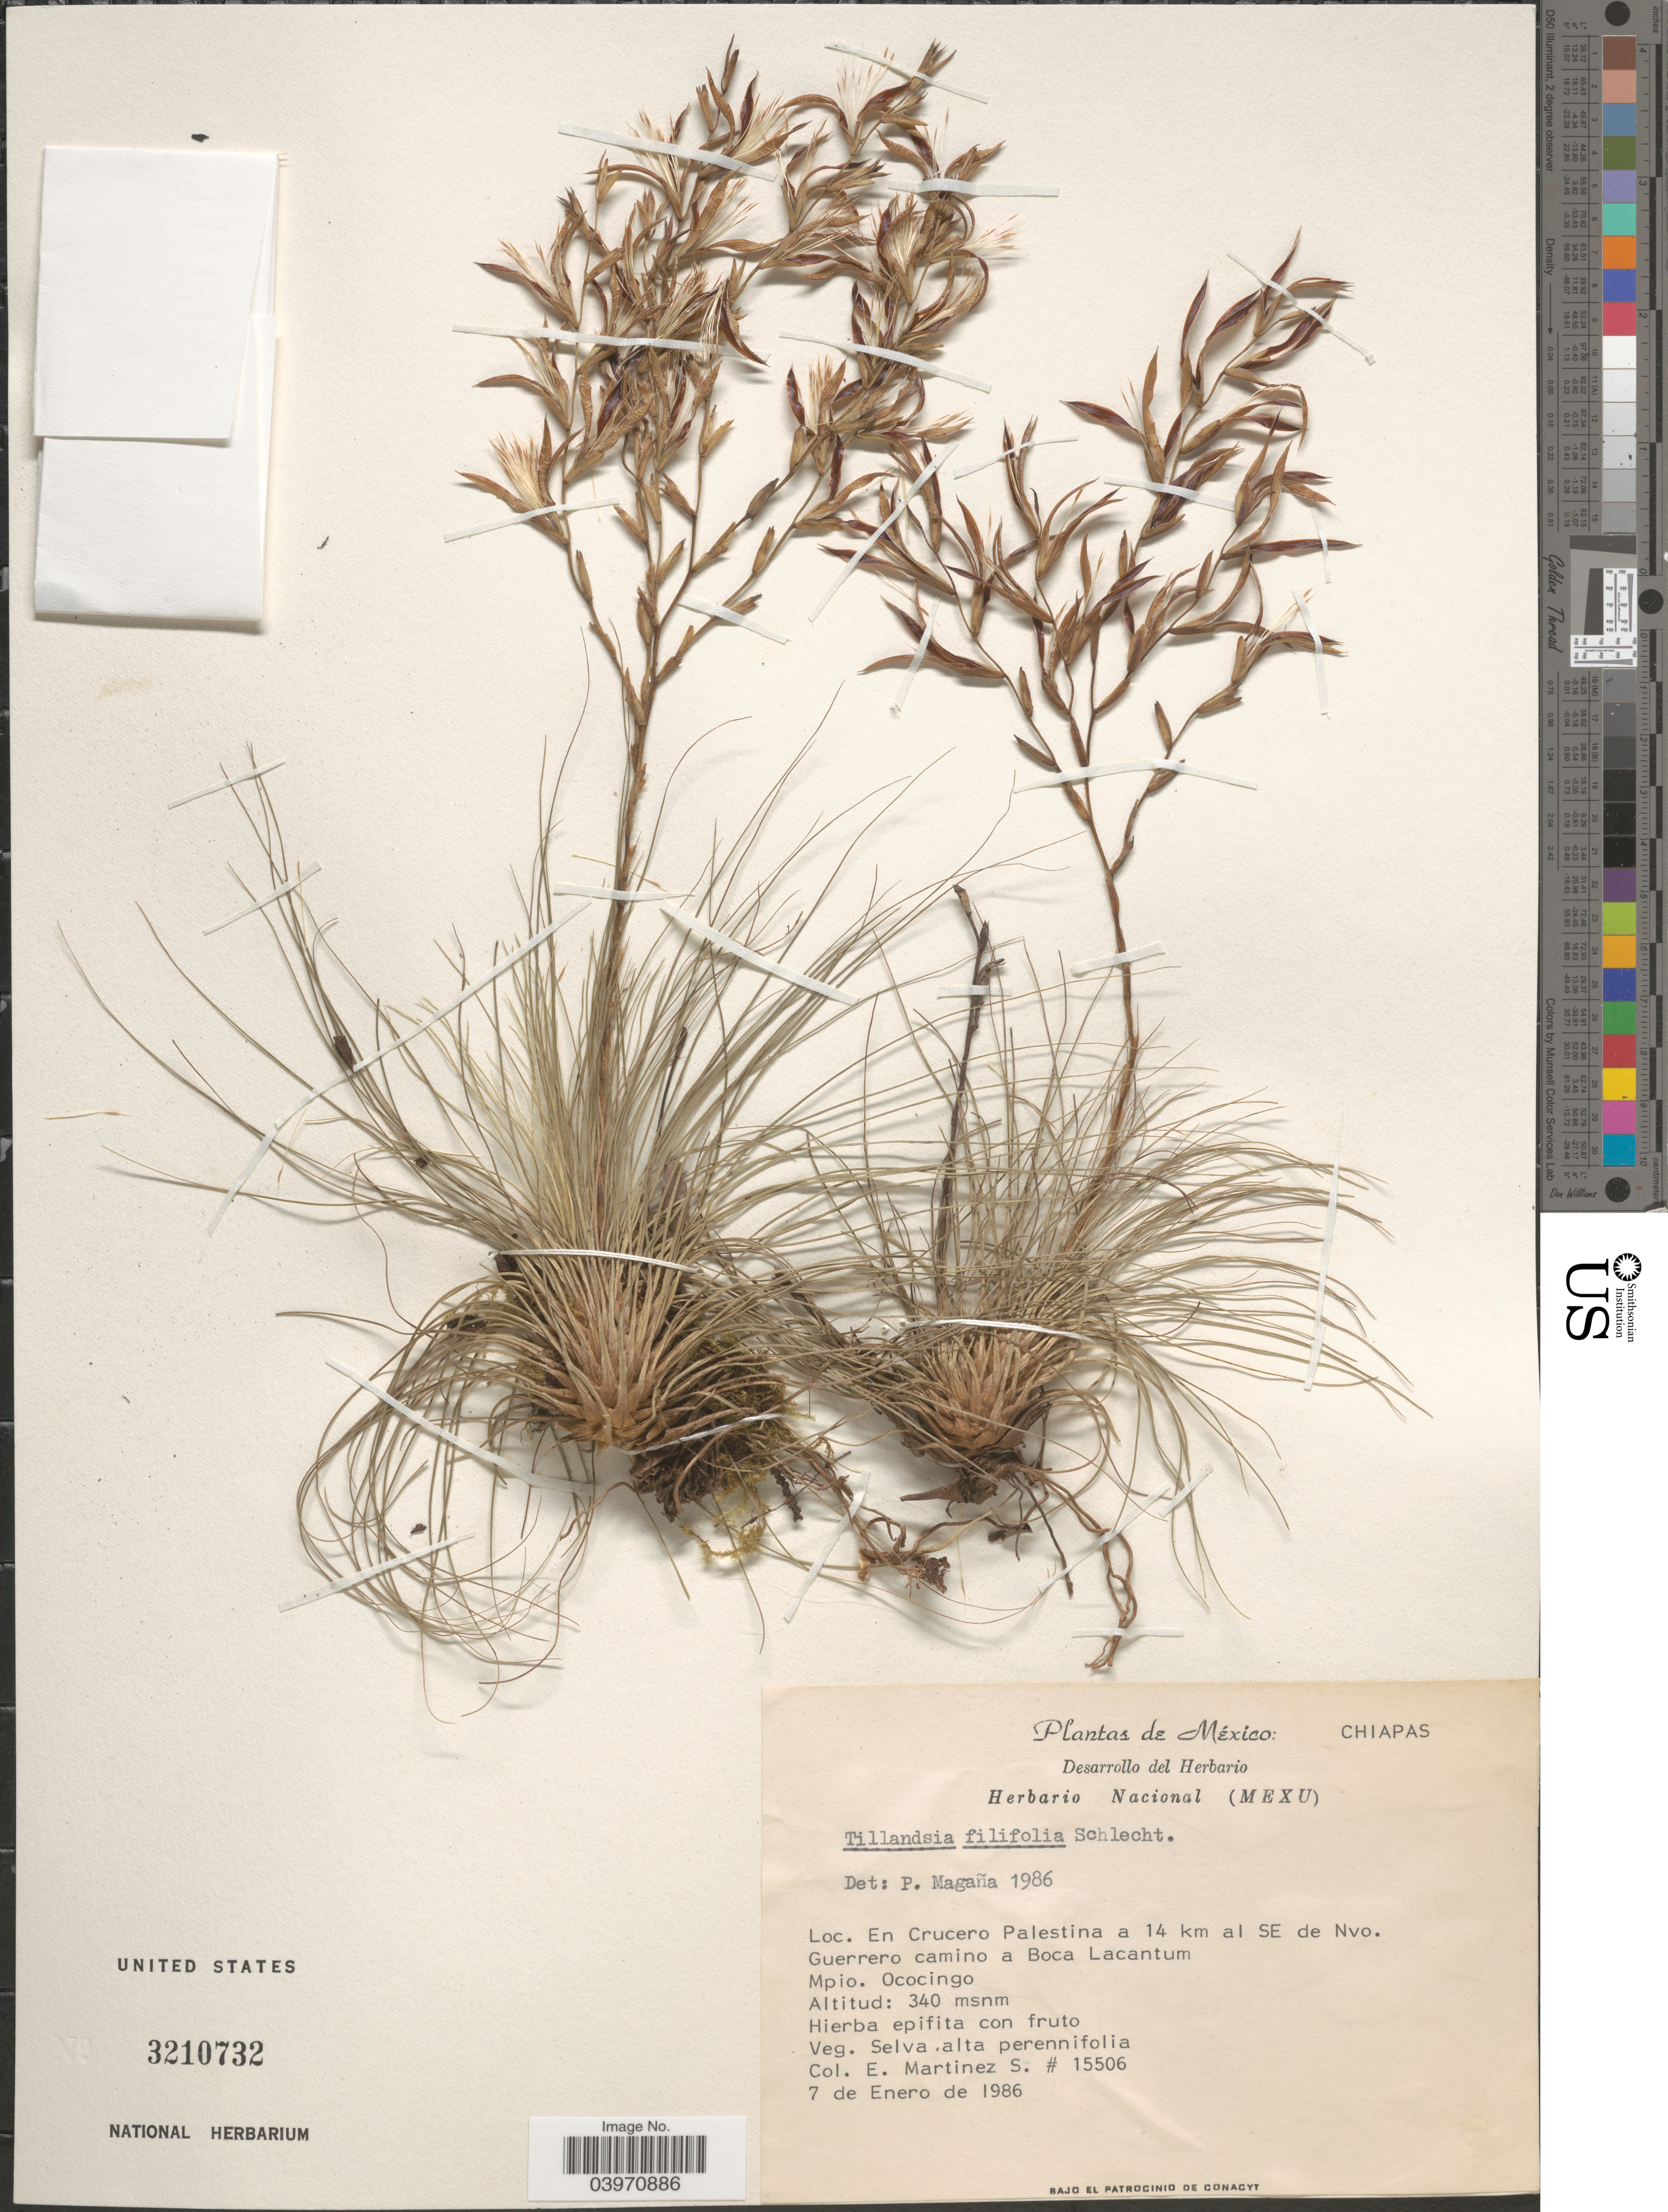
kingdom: Plantae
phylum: Tracheophyta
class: Liliopsida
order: Poales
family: Bromeliaceae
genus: Tillandsia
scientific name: Tillandsia filifolia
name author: Schltdl. & Cham.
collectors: E. M. Martínez S.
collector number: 15506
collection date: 1986-01-07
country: Mexico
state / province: Chiapas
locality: En Crucero Palestina a 14 km al SE de Nvo. Guerrero camino a Boca Lacantum. Mpio. Ococingo.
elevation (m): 340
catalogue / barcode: US 3210732